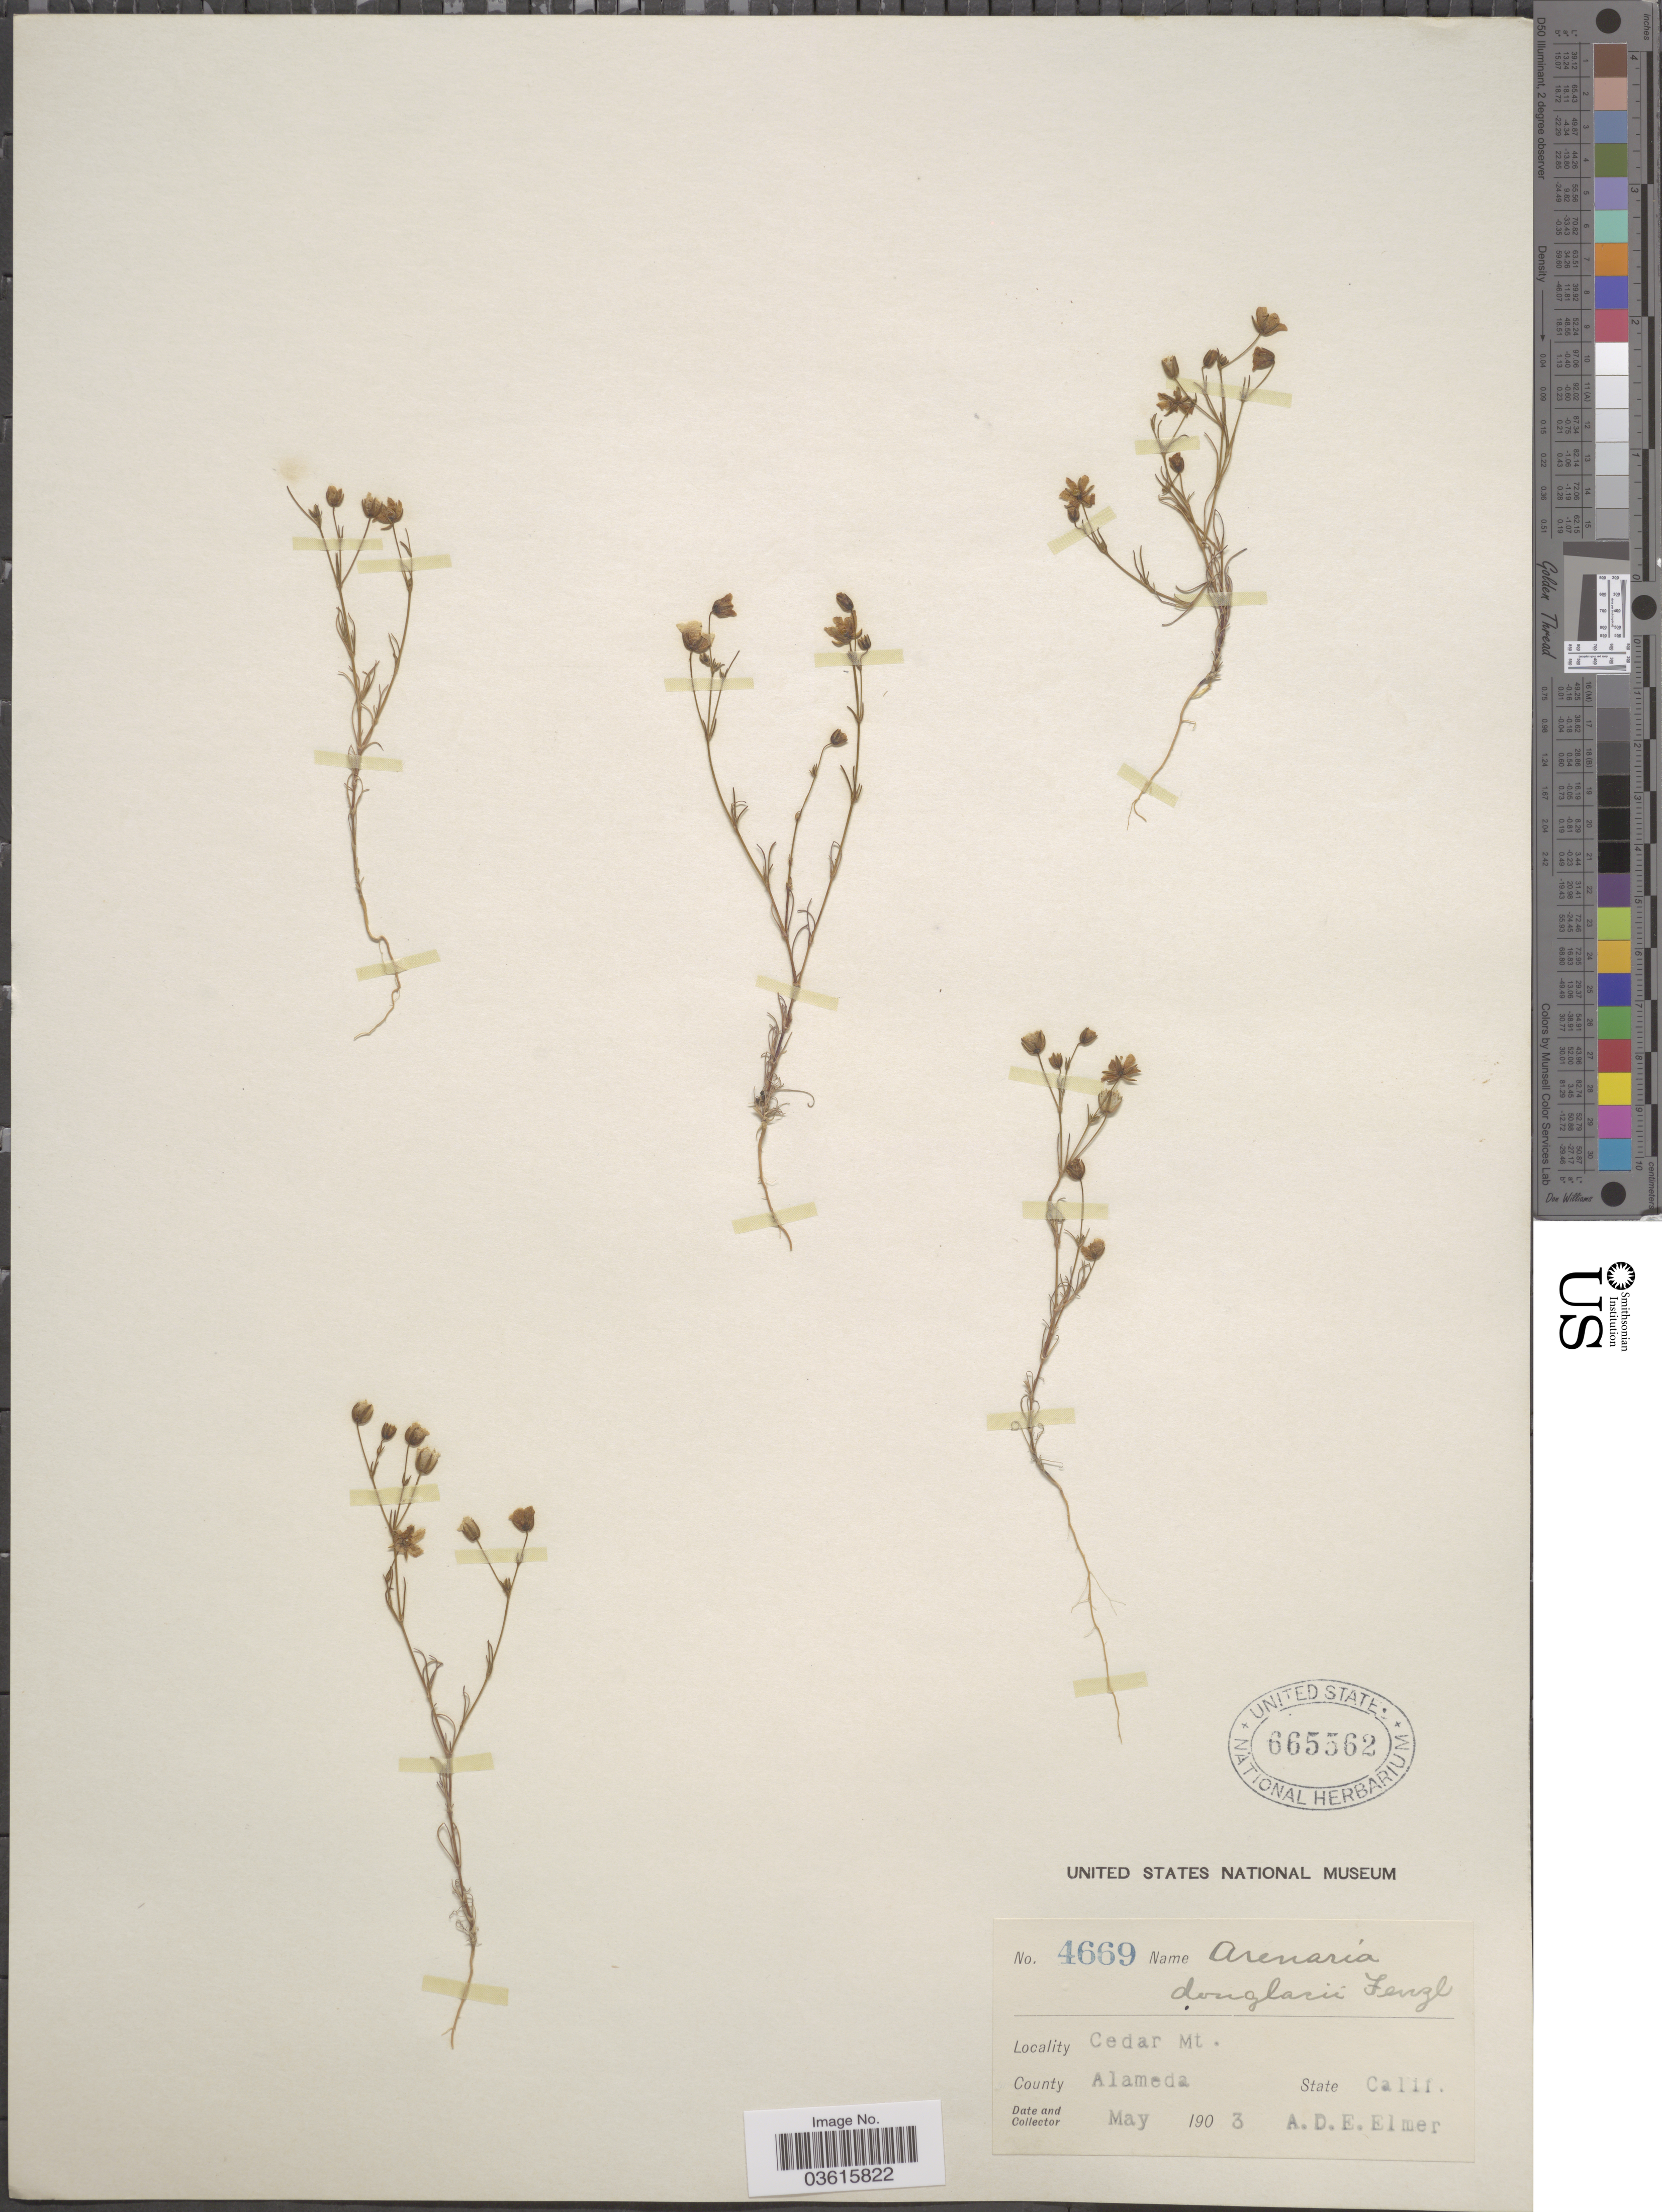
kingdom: Plantae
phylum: Tracheophyta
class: Magnoliopsida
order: Caryophyllales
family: Caryophyllaceae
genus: Minuartia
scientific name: Minuartia douglasii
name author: Mattf.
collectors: A. D. E. Elmer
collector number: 4669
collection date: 1903-05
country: United States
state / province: California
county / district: Alameda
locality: Cedar Mt. County Alameda.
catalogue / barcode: US 665562